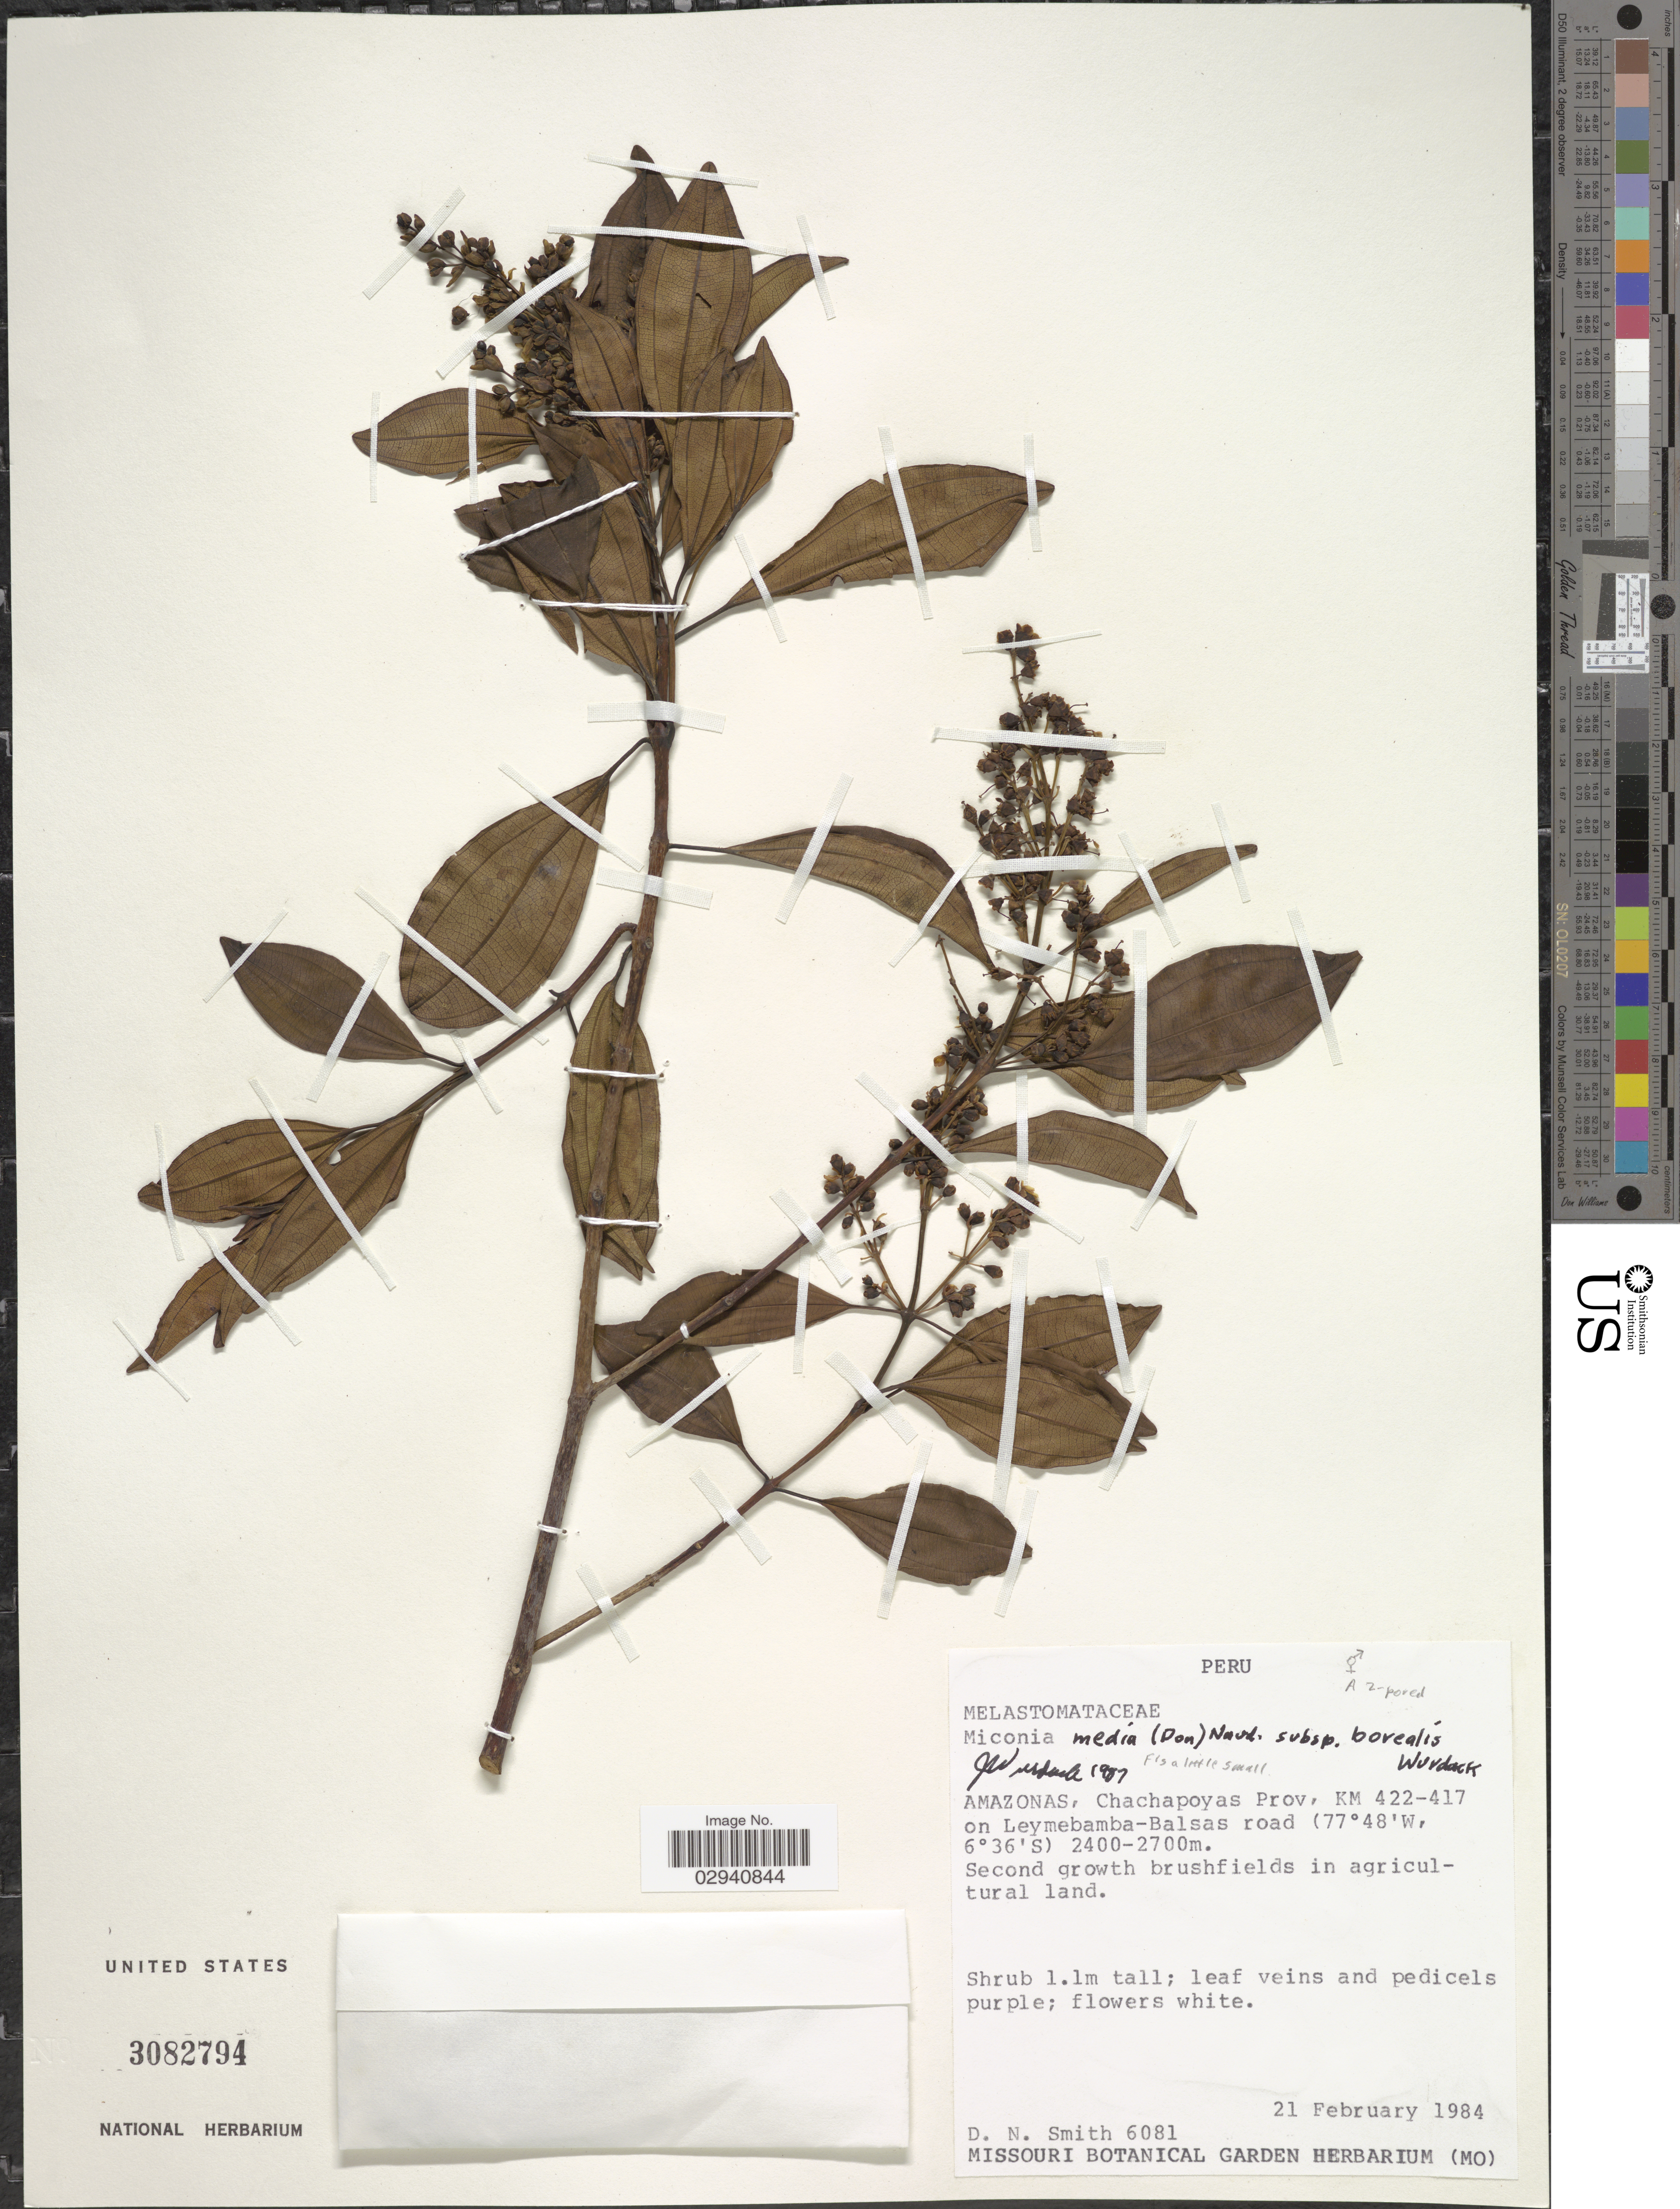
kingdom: Plantae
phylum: Tracheophyta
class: Magnoliopsida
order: Myrtales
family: Melastomataceae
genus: Miconia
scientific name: Miconia media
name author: (D. Don) Naudin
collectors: D. Smith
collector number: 6081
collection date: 1984-02-21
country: Peru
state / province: Amazonas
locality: Chachapoyas Prov, Km 422-417 on Leymebamba-Baldas road.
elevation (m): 2400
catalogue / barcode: US 3082794